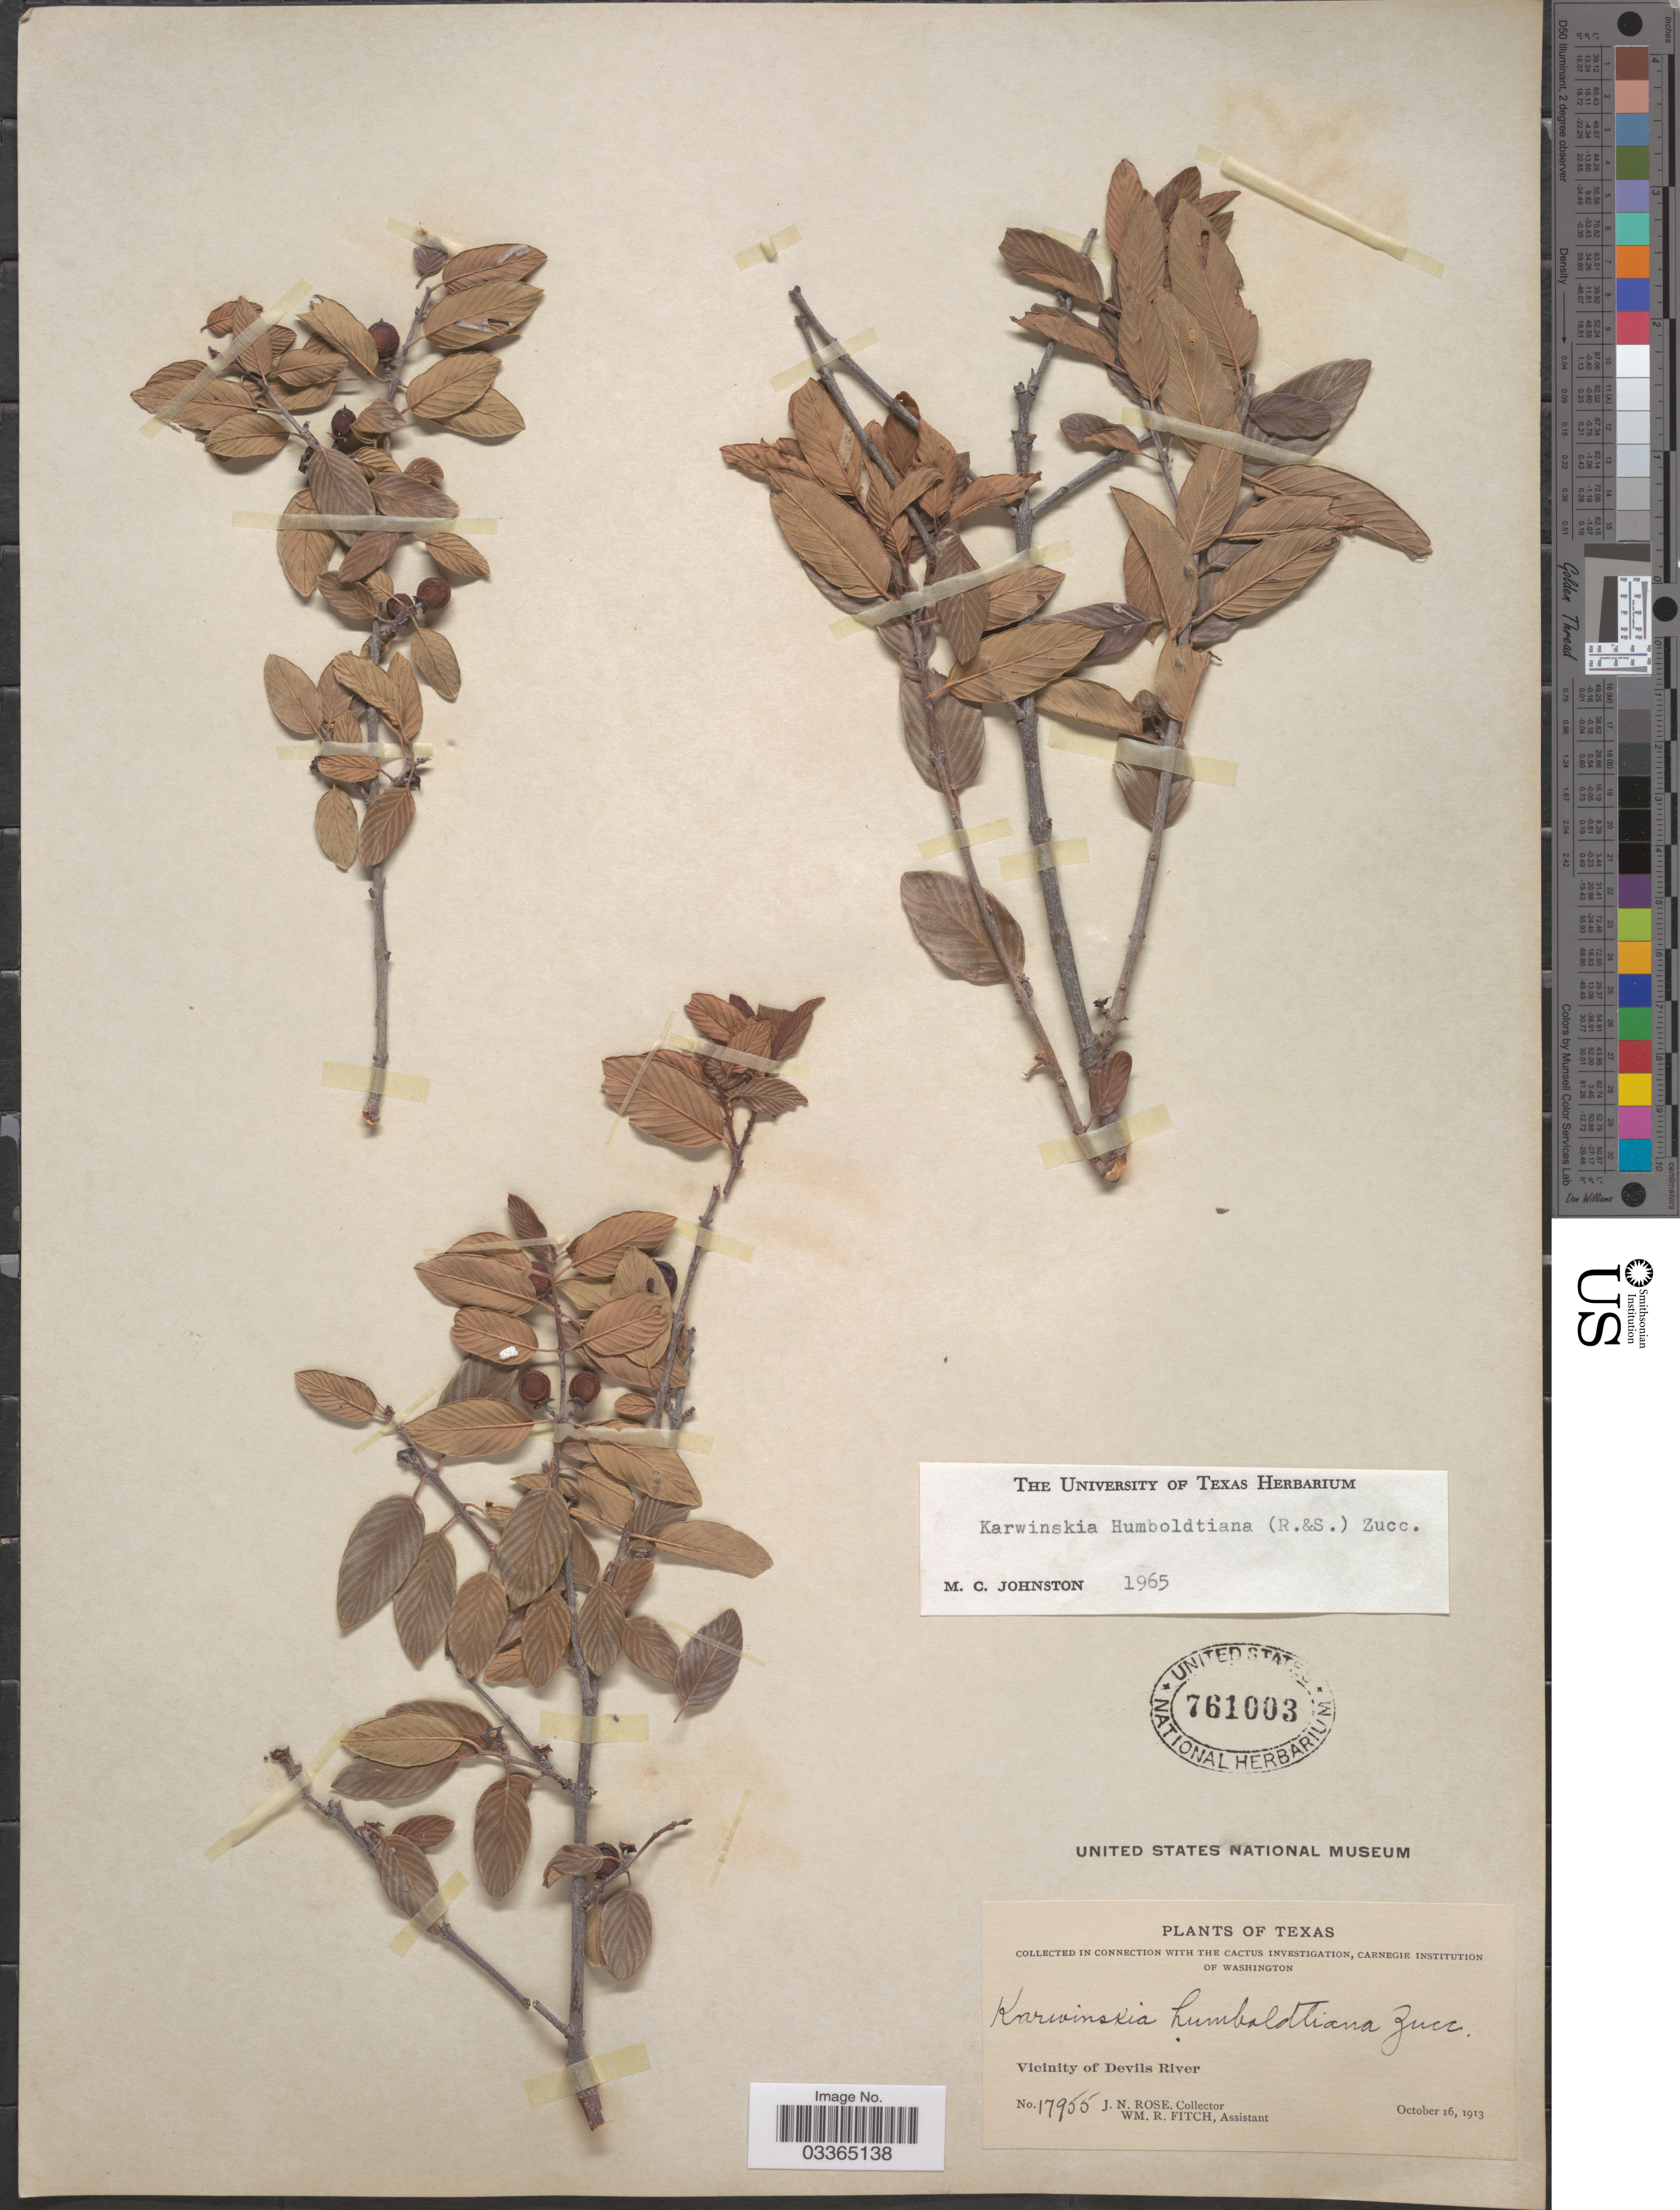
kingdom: Plantae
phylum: Tracheophyta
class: Magnoliopsida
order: Rosales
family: Rhamnaceae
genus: Karwinskia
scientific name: Karwinskia humboldtiana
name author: (Schult.) Zucc.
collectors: J. N. Rose & W. R. Fitch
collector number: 17955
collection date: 1913-10-16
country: United States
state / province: Texas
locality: Vicinity of Devils River.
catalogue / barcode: US 761003